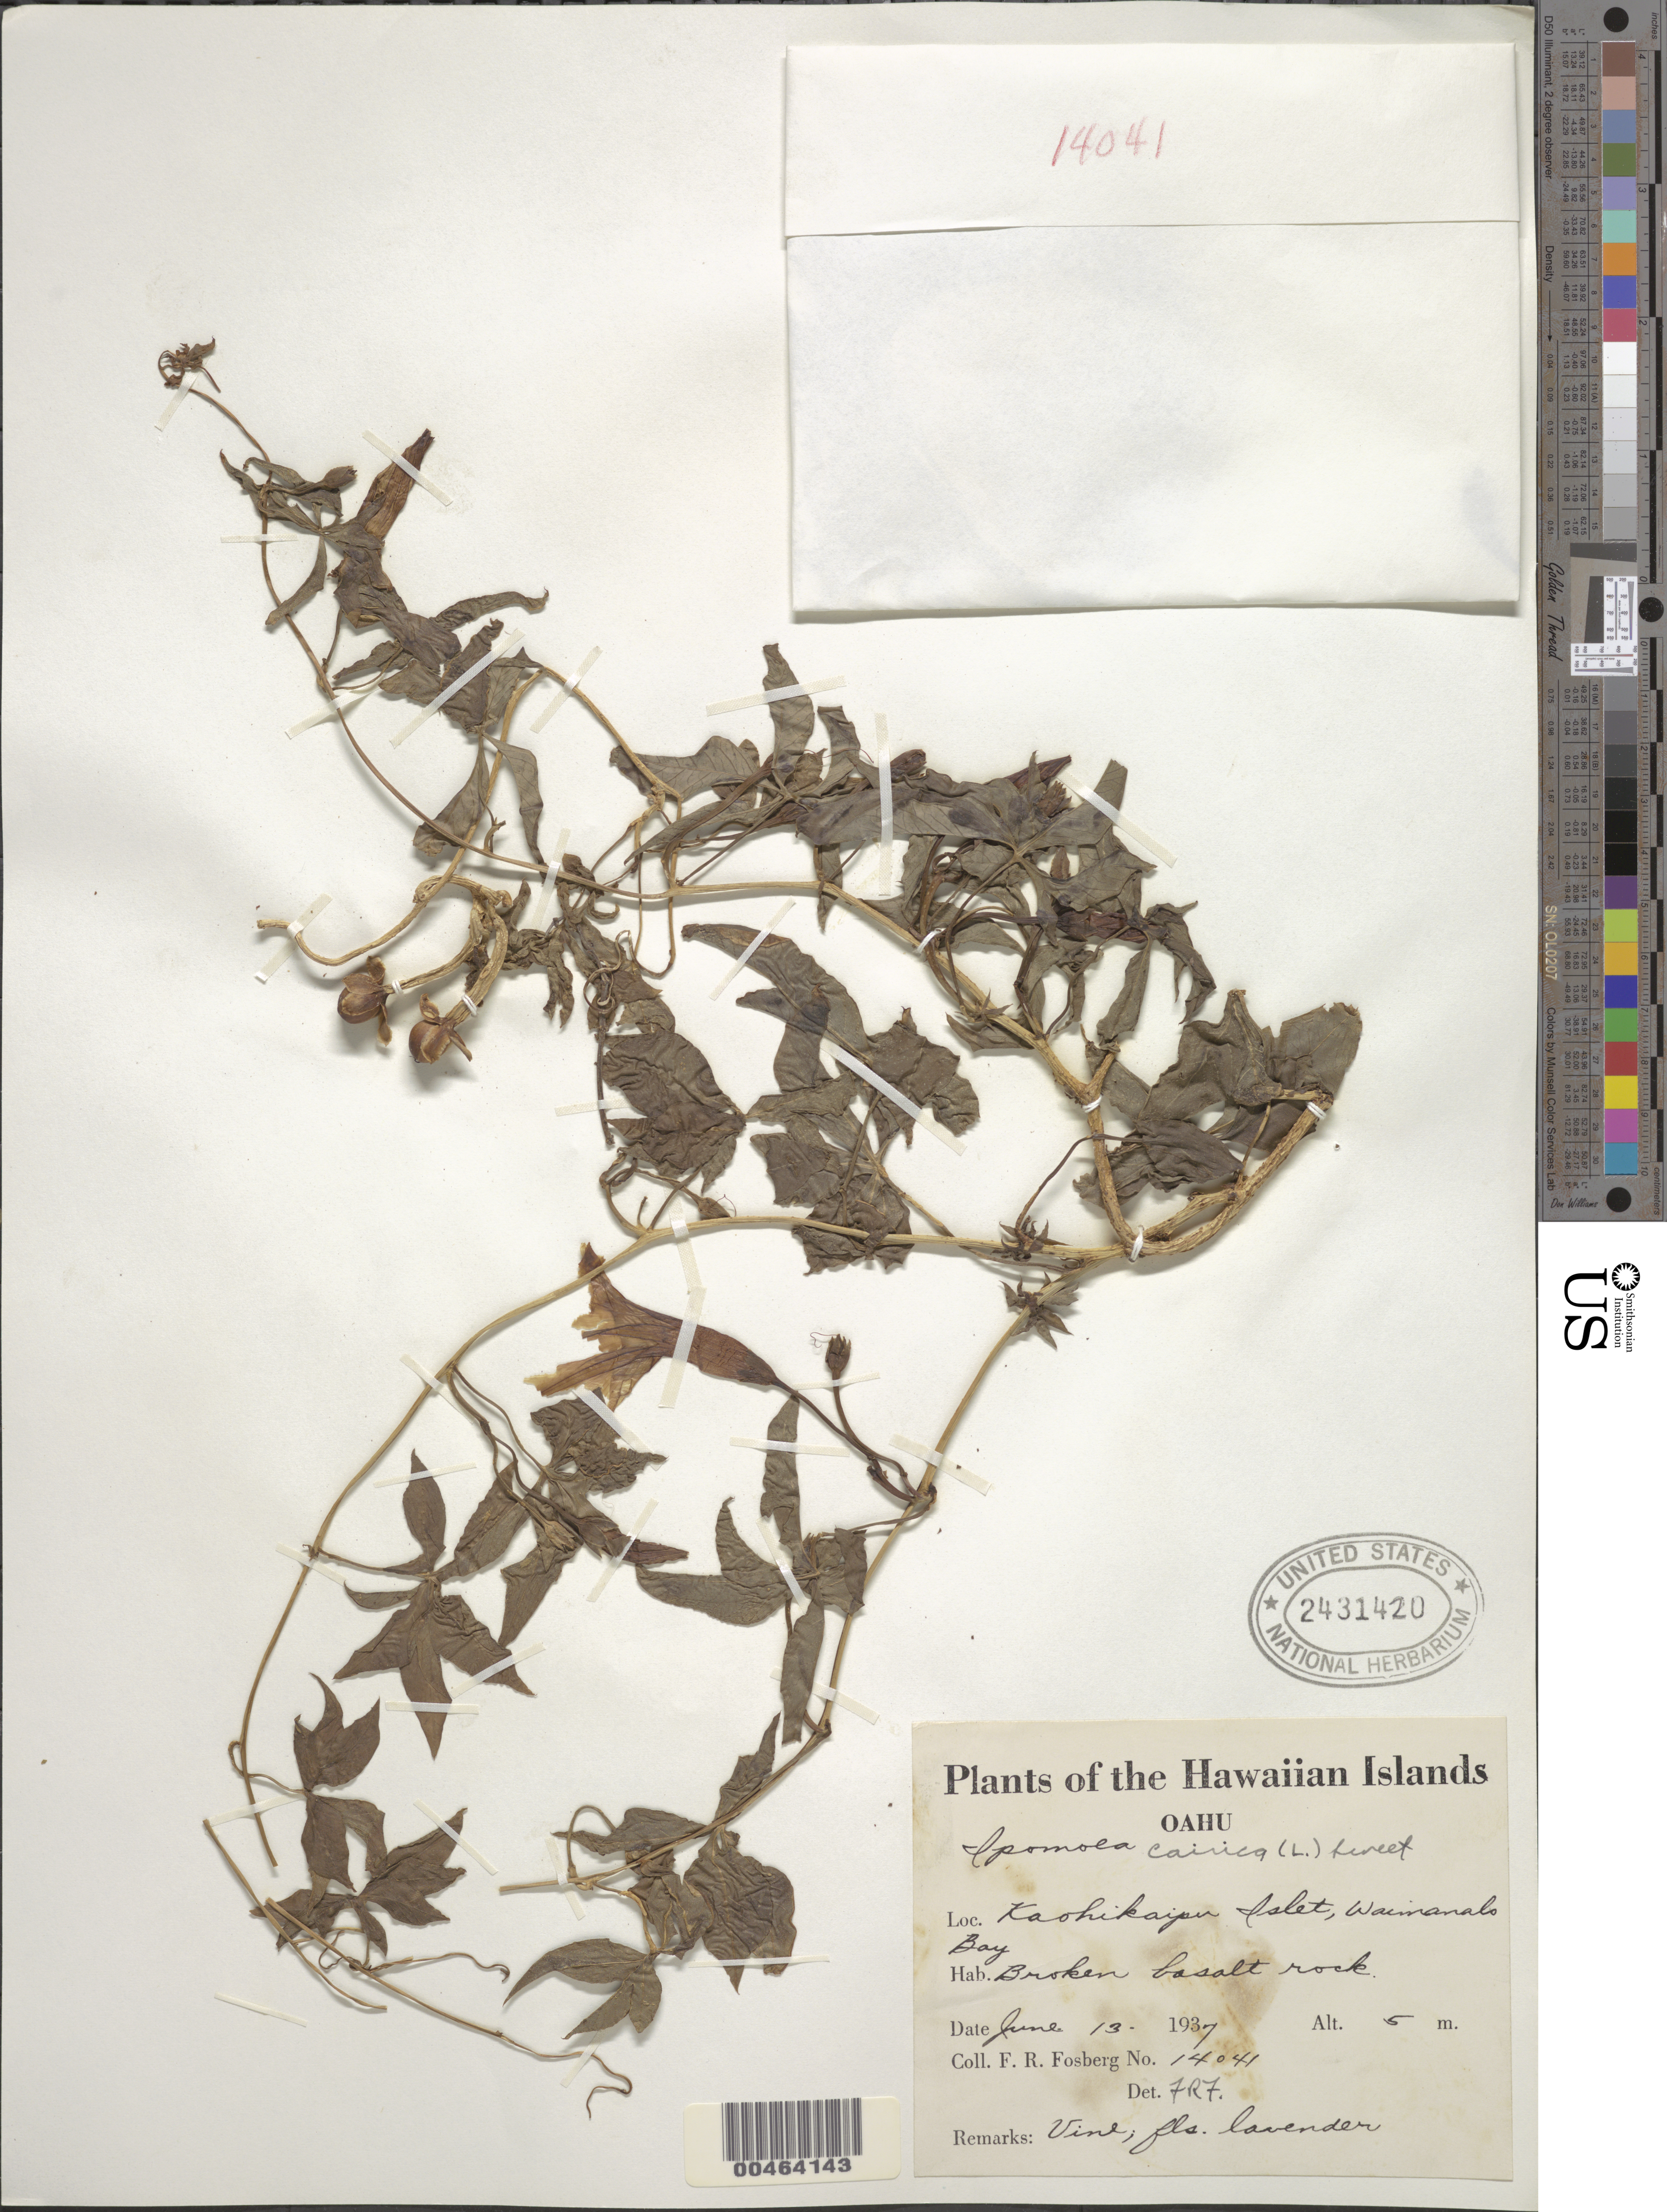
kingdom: Plantae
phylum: Tracheophyta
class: Magnoliopsida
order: Solanales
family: Convolvulaceae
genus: Ipomoea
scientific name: Ipomoea cairica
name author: (L.) Sweet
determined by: Fosberg, F. R.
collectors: F. R. Fosberg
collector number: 14041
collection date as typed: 13 Jun 1937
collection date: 1937-06-13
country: United States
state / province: Hawaii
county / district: Honolulu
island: Kaohikaipu Islet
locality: Oahu, Waimanalo Bay, Kaohikaipu Island (State Bird Refuge)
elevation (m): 5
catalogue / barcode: US 2431420